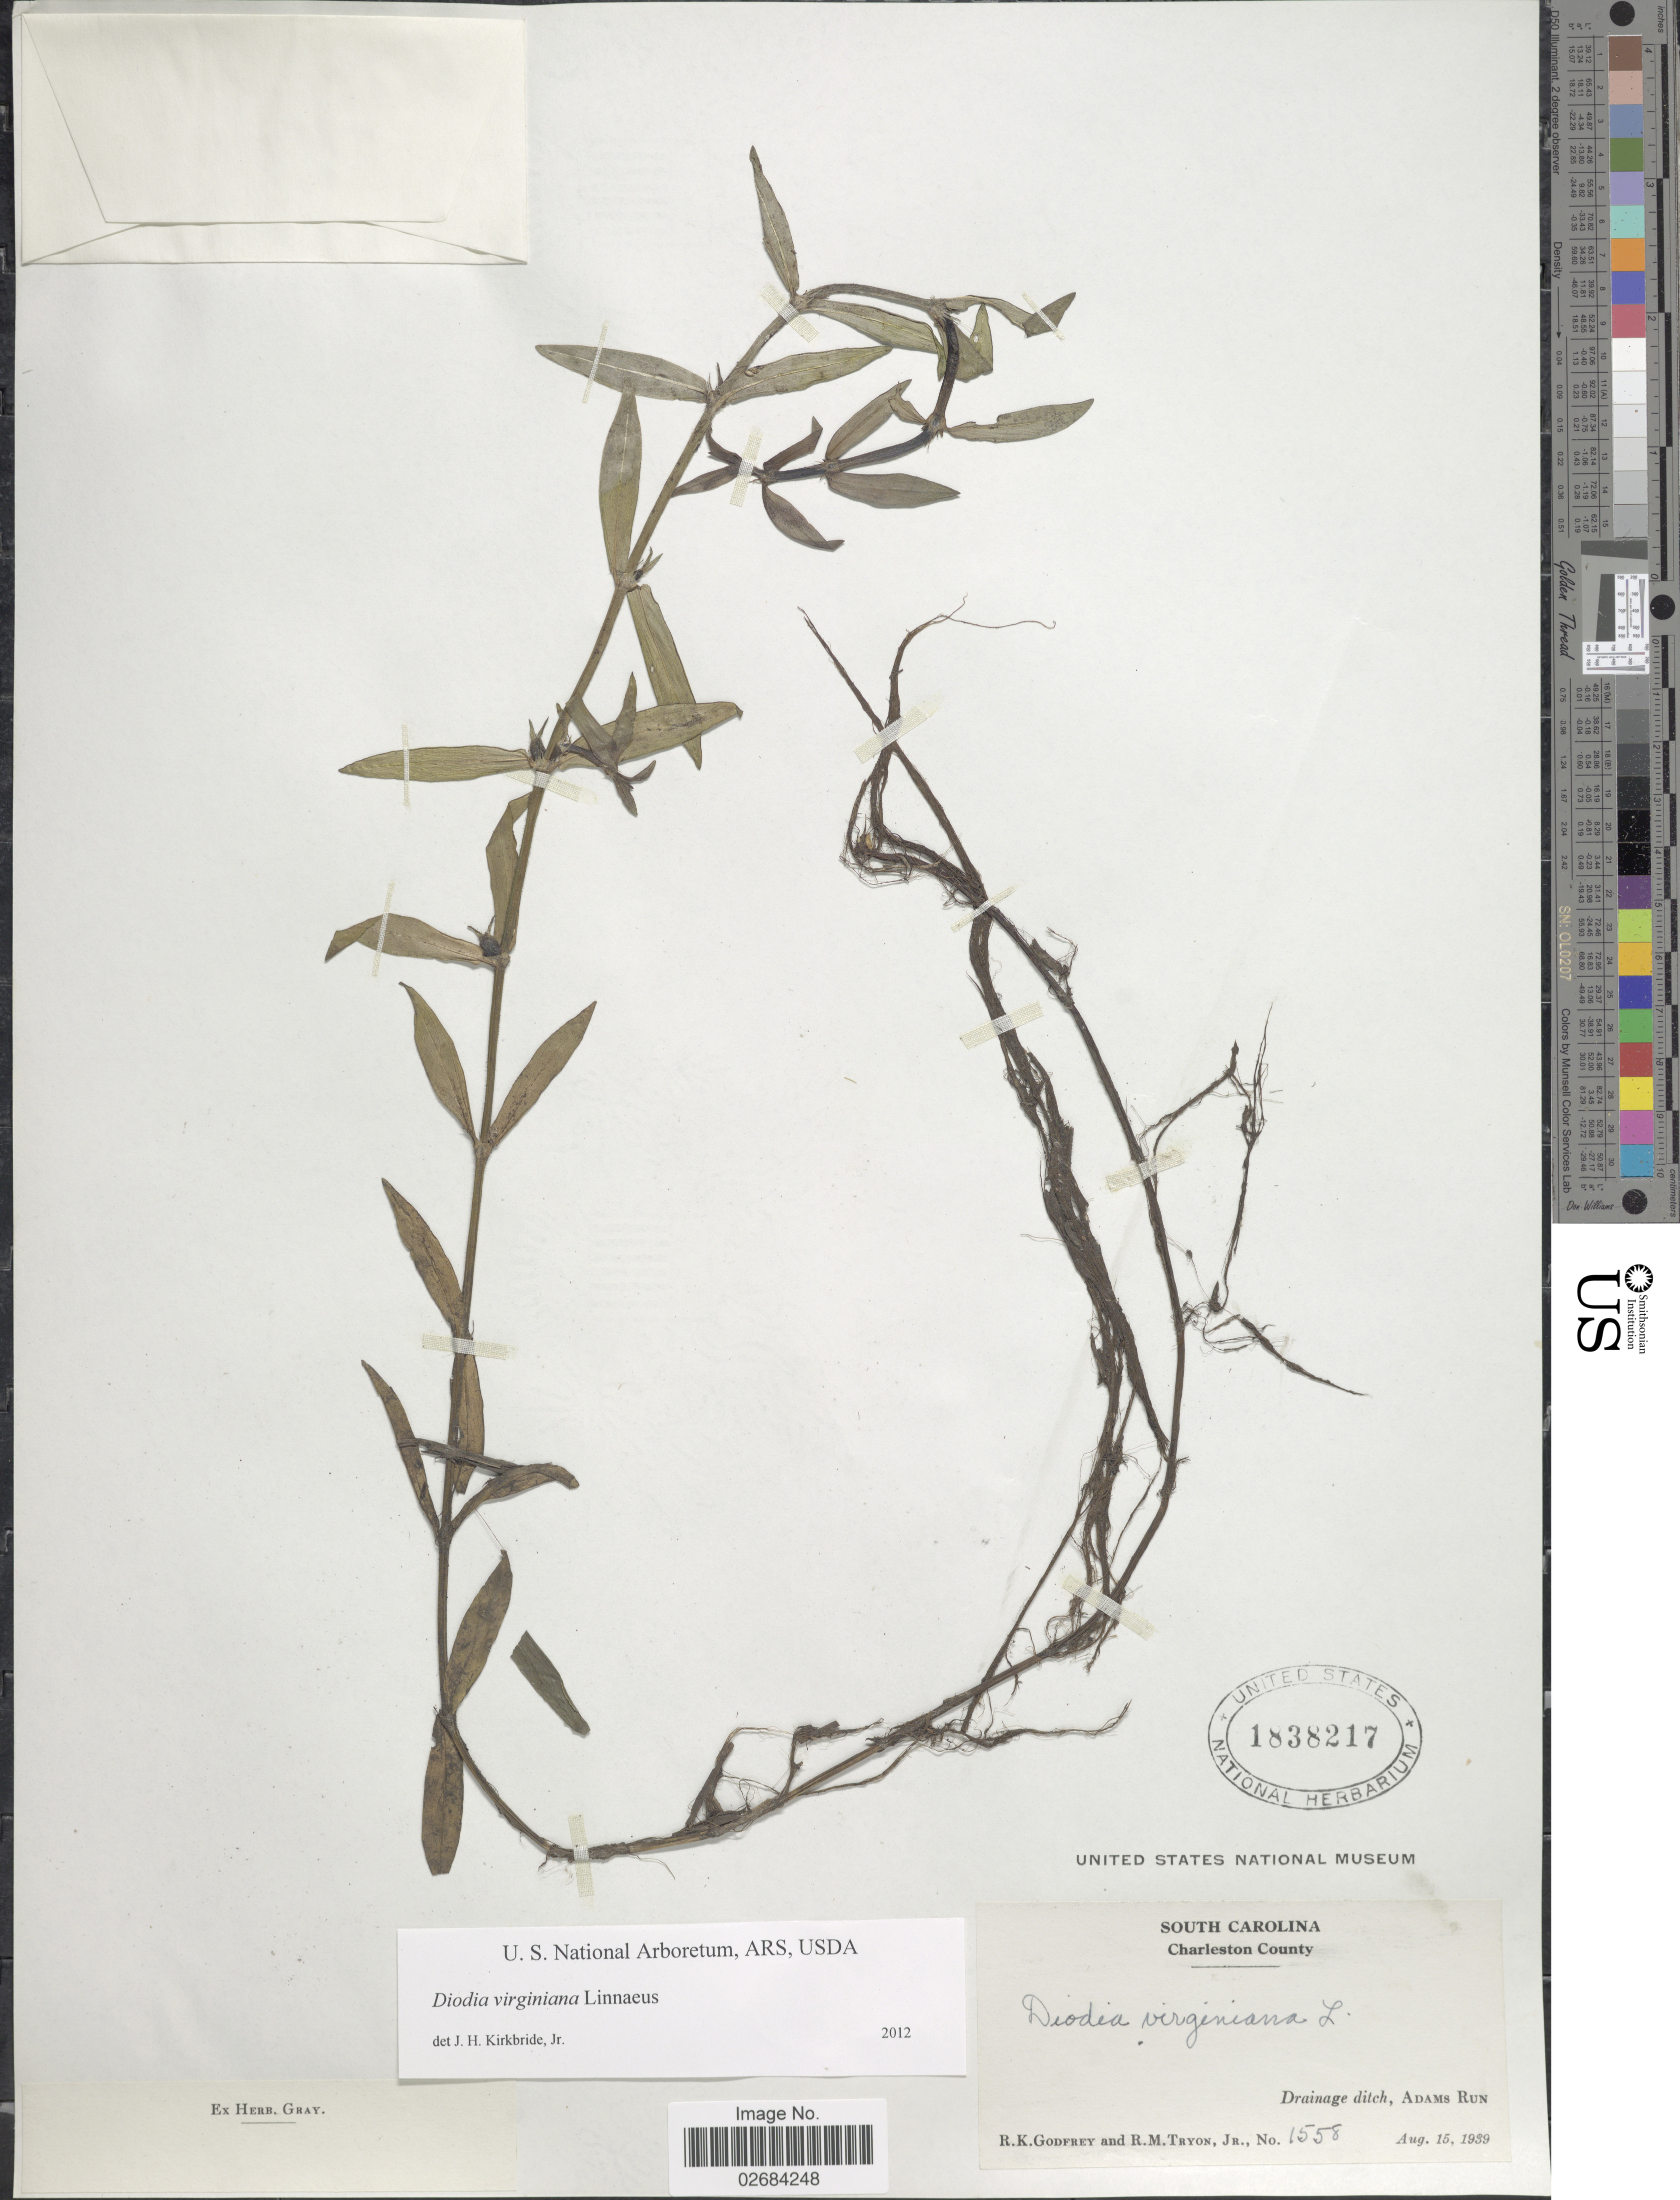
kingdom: Plantae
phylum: Tracheophyta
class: Magnoliopsida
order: Gentianales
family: Rubiaceae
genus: Diodia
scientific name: Diodia virginiana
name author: L.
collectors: R. K. Godfrey & R. M. Tryon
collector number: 1558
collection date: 1939-08-15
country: United States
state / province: South Carolina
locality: Charleston County. Adams Run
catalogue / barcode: US 1838217